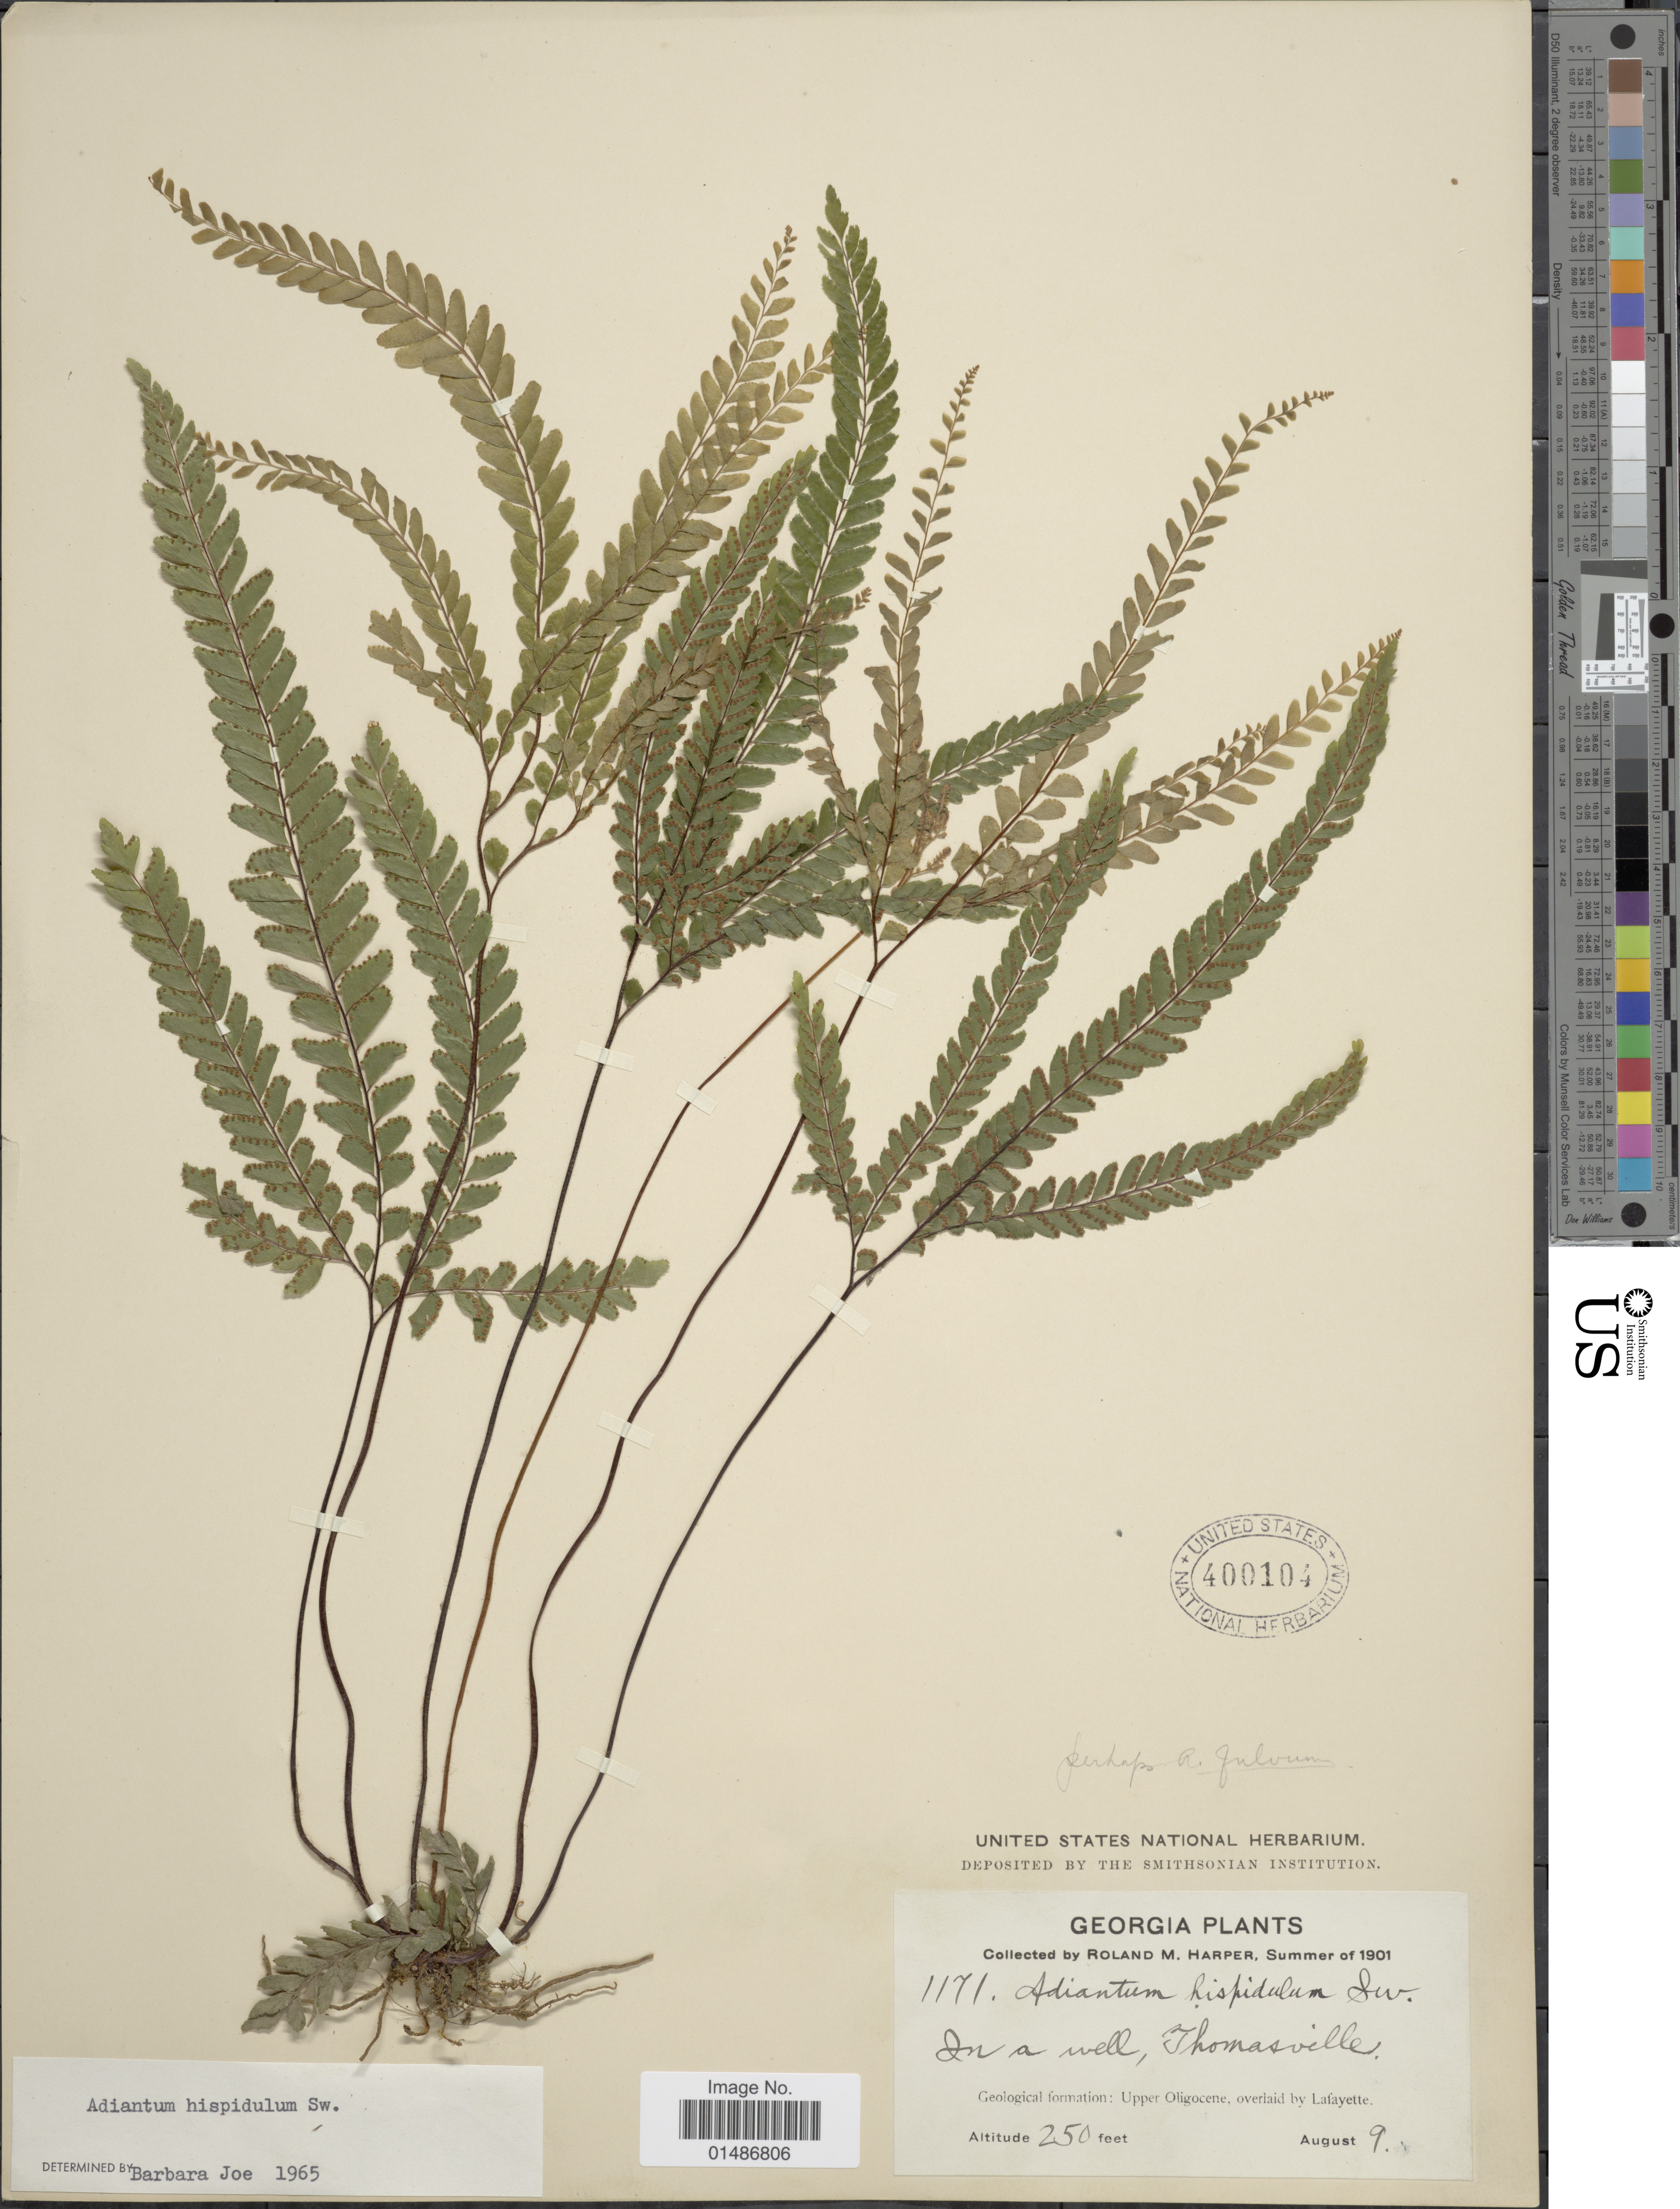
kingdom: Plantae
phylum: Tracheophyta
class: Polypodiopsida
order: Polypodiales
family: Pteridaceae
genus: Adiantum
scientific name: Adiantum hispidulum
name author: Sw.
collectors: R. M. Harper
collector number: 1171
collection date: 1901-08-09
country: United States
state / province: Georgia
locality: In a well, Thomasville. Geological formation: Upper Oligocene, overlaid by Lafayette.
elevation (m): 76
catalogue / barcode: US 400104